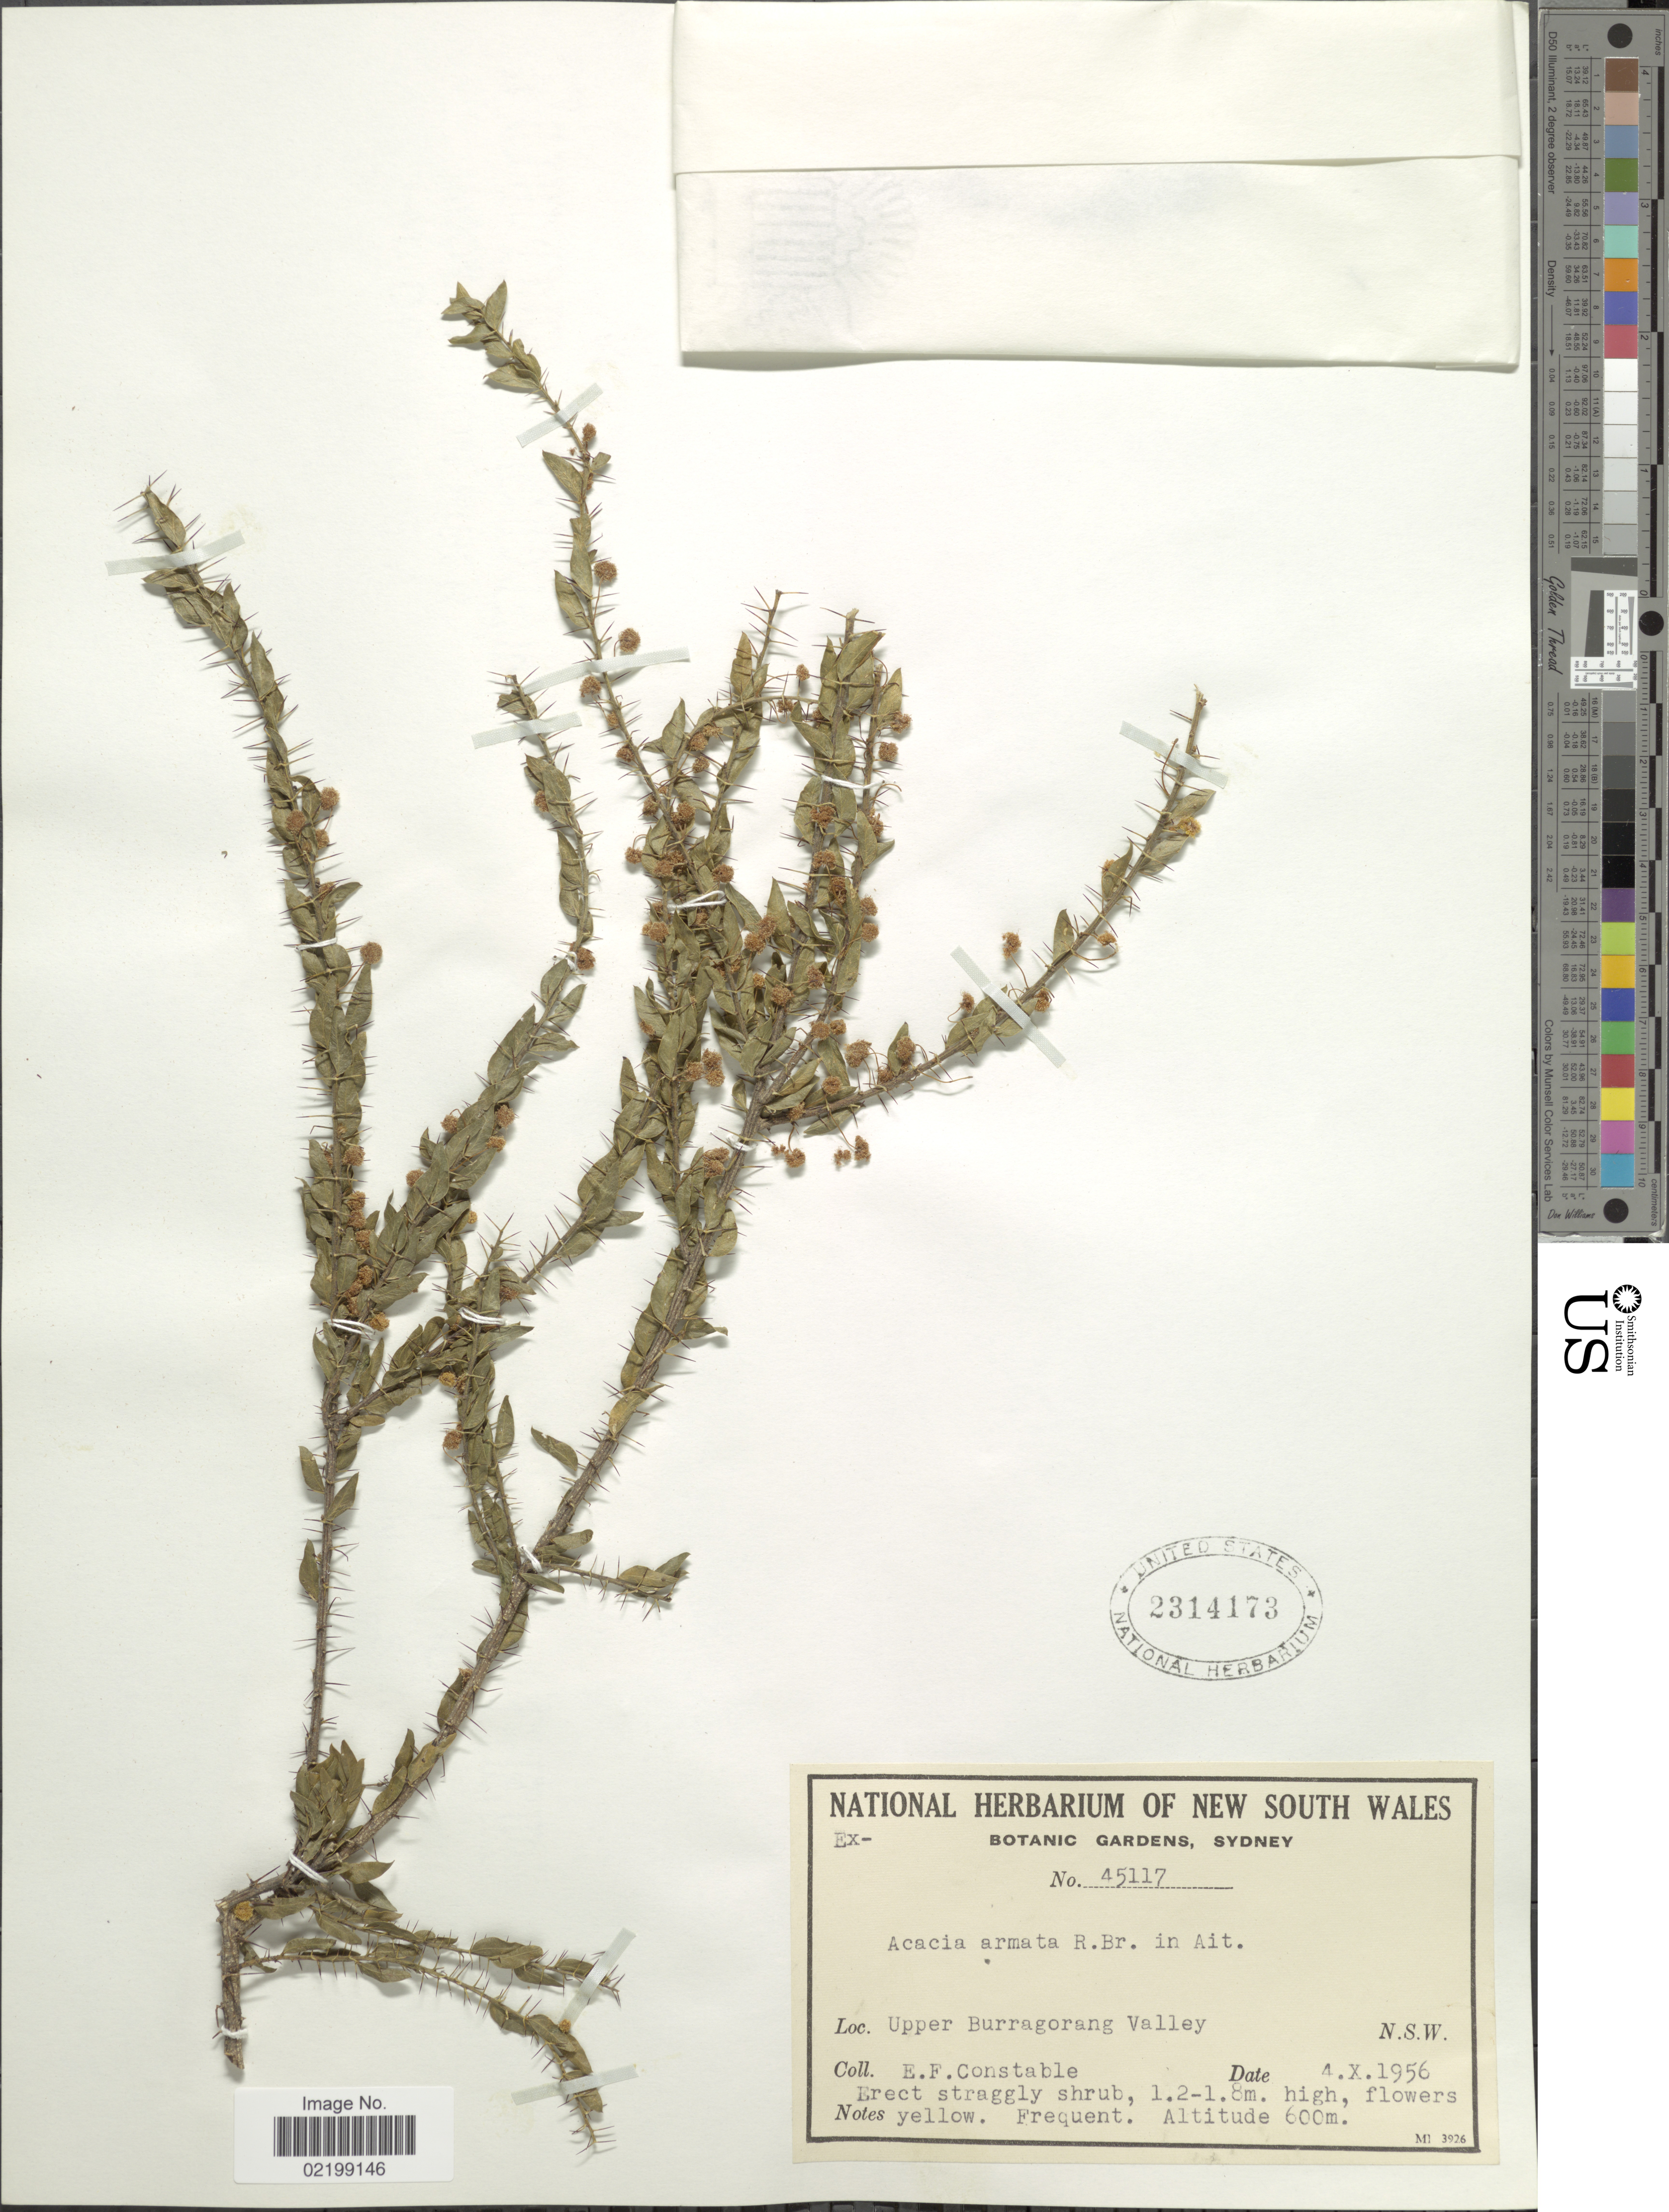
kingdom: Plantae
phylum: Tracheophyta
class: Magnoliopsida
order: Fabales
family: Fabaceae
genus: Acacia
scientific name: Acacia paradoxa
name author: Chiov.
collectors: E. F. Constable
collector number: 45117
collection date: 1956-10-04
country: Australia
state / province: New South Wales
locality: Upper Burragorang Valley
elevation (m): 600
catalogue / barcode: US 2314173